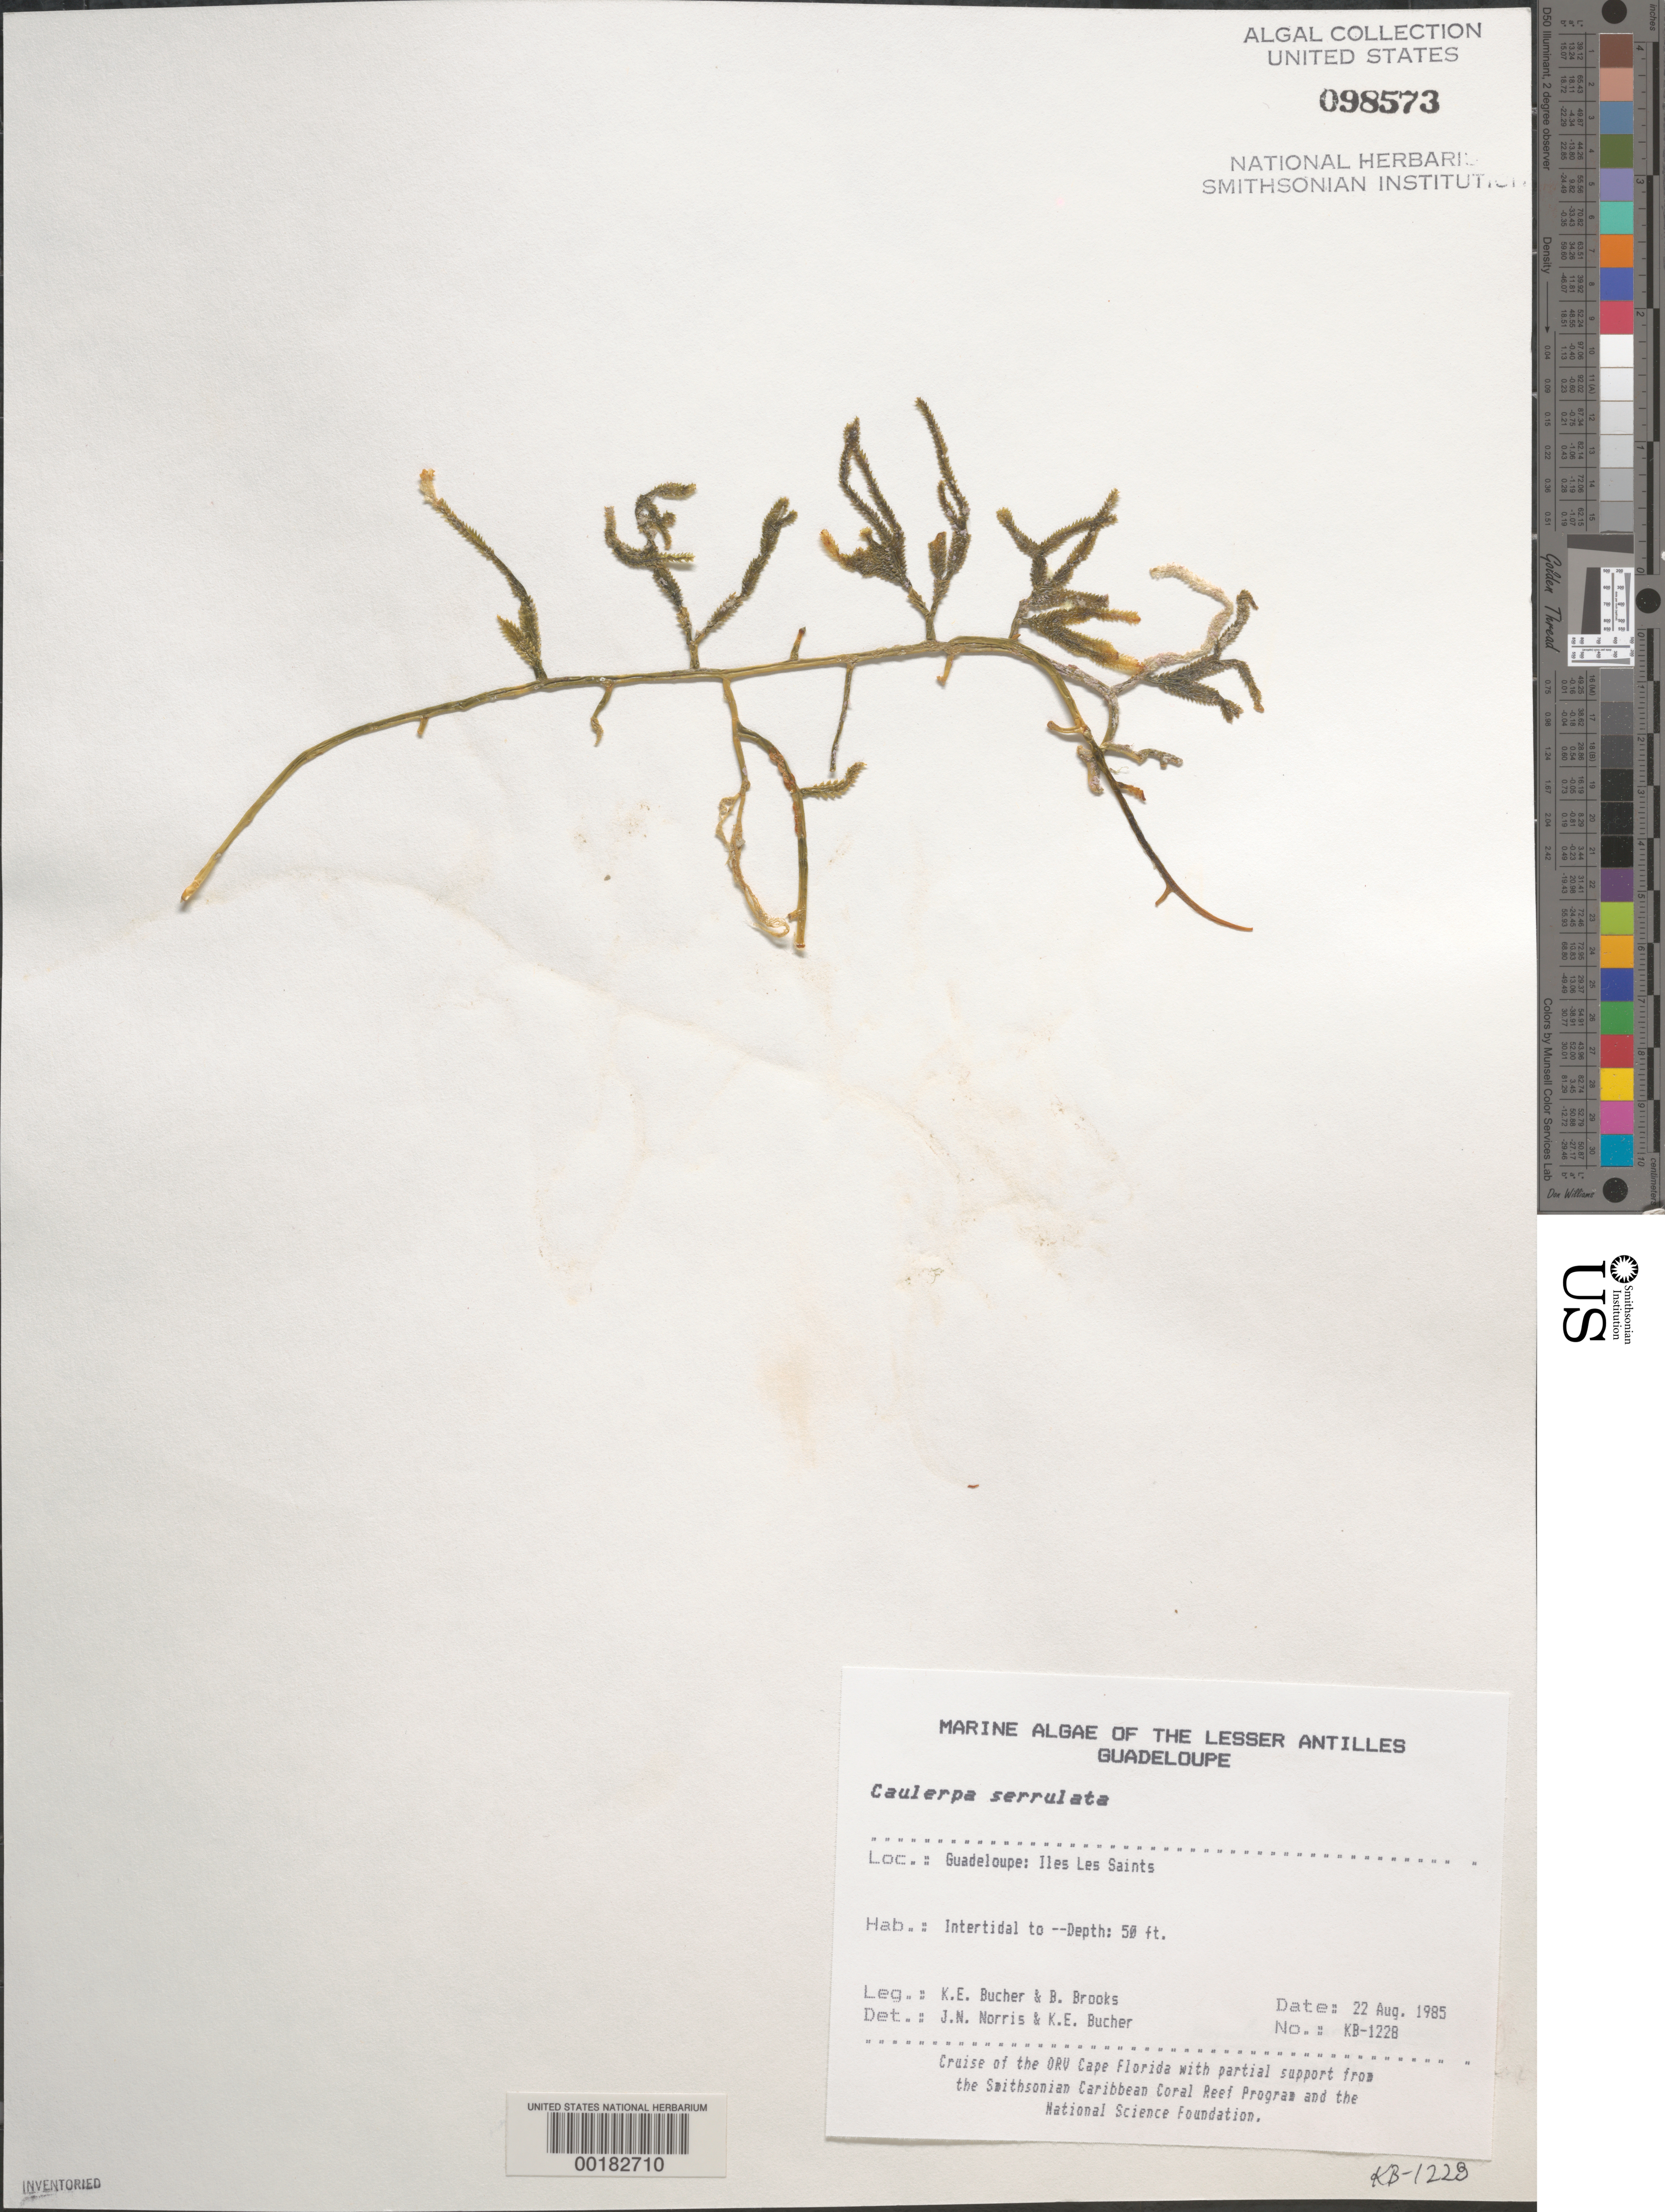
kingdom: Plantae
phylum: Chlorophyta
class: Ulvophyceae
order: Bryopsidales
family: Caulerpaceae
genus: Caulerpa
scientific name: Caulerpa serrulata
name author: (Forssk.) J. Agardh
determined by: Norris, J. N.; Bucher, K. E.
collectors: K. E. Bucher & B. Brooks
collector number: Kb-1228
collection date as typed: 22 Aug 1985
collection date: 1985-08-22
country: Guadeloupe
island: Iles des Saintes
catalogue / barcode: US 98573